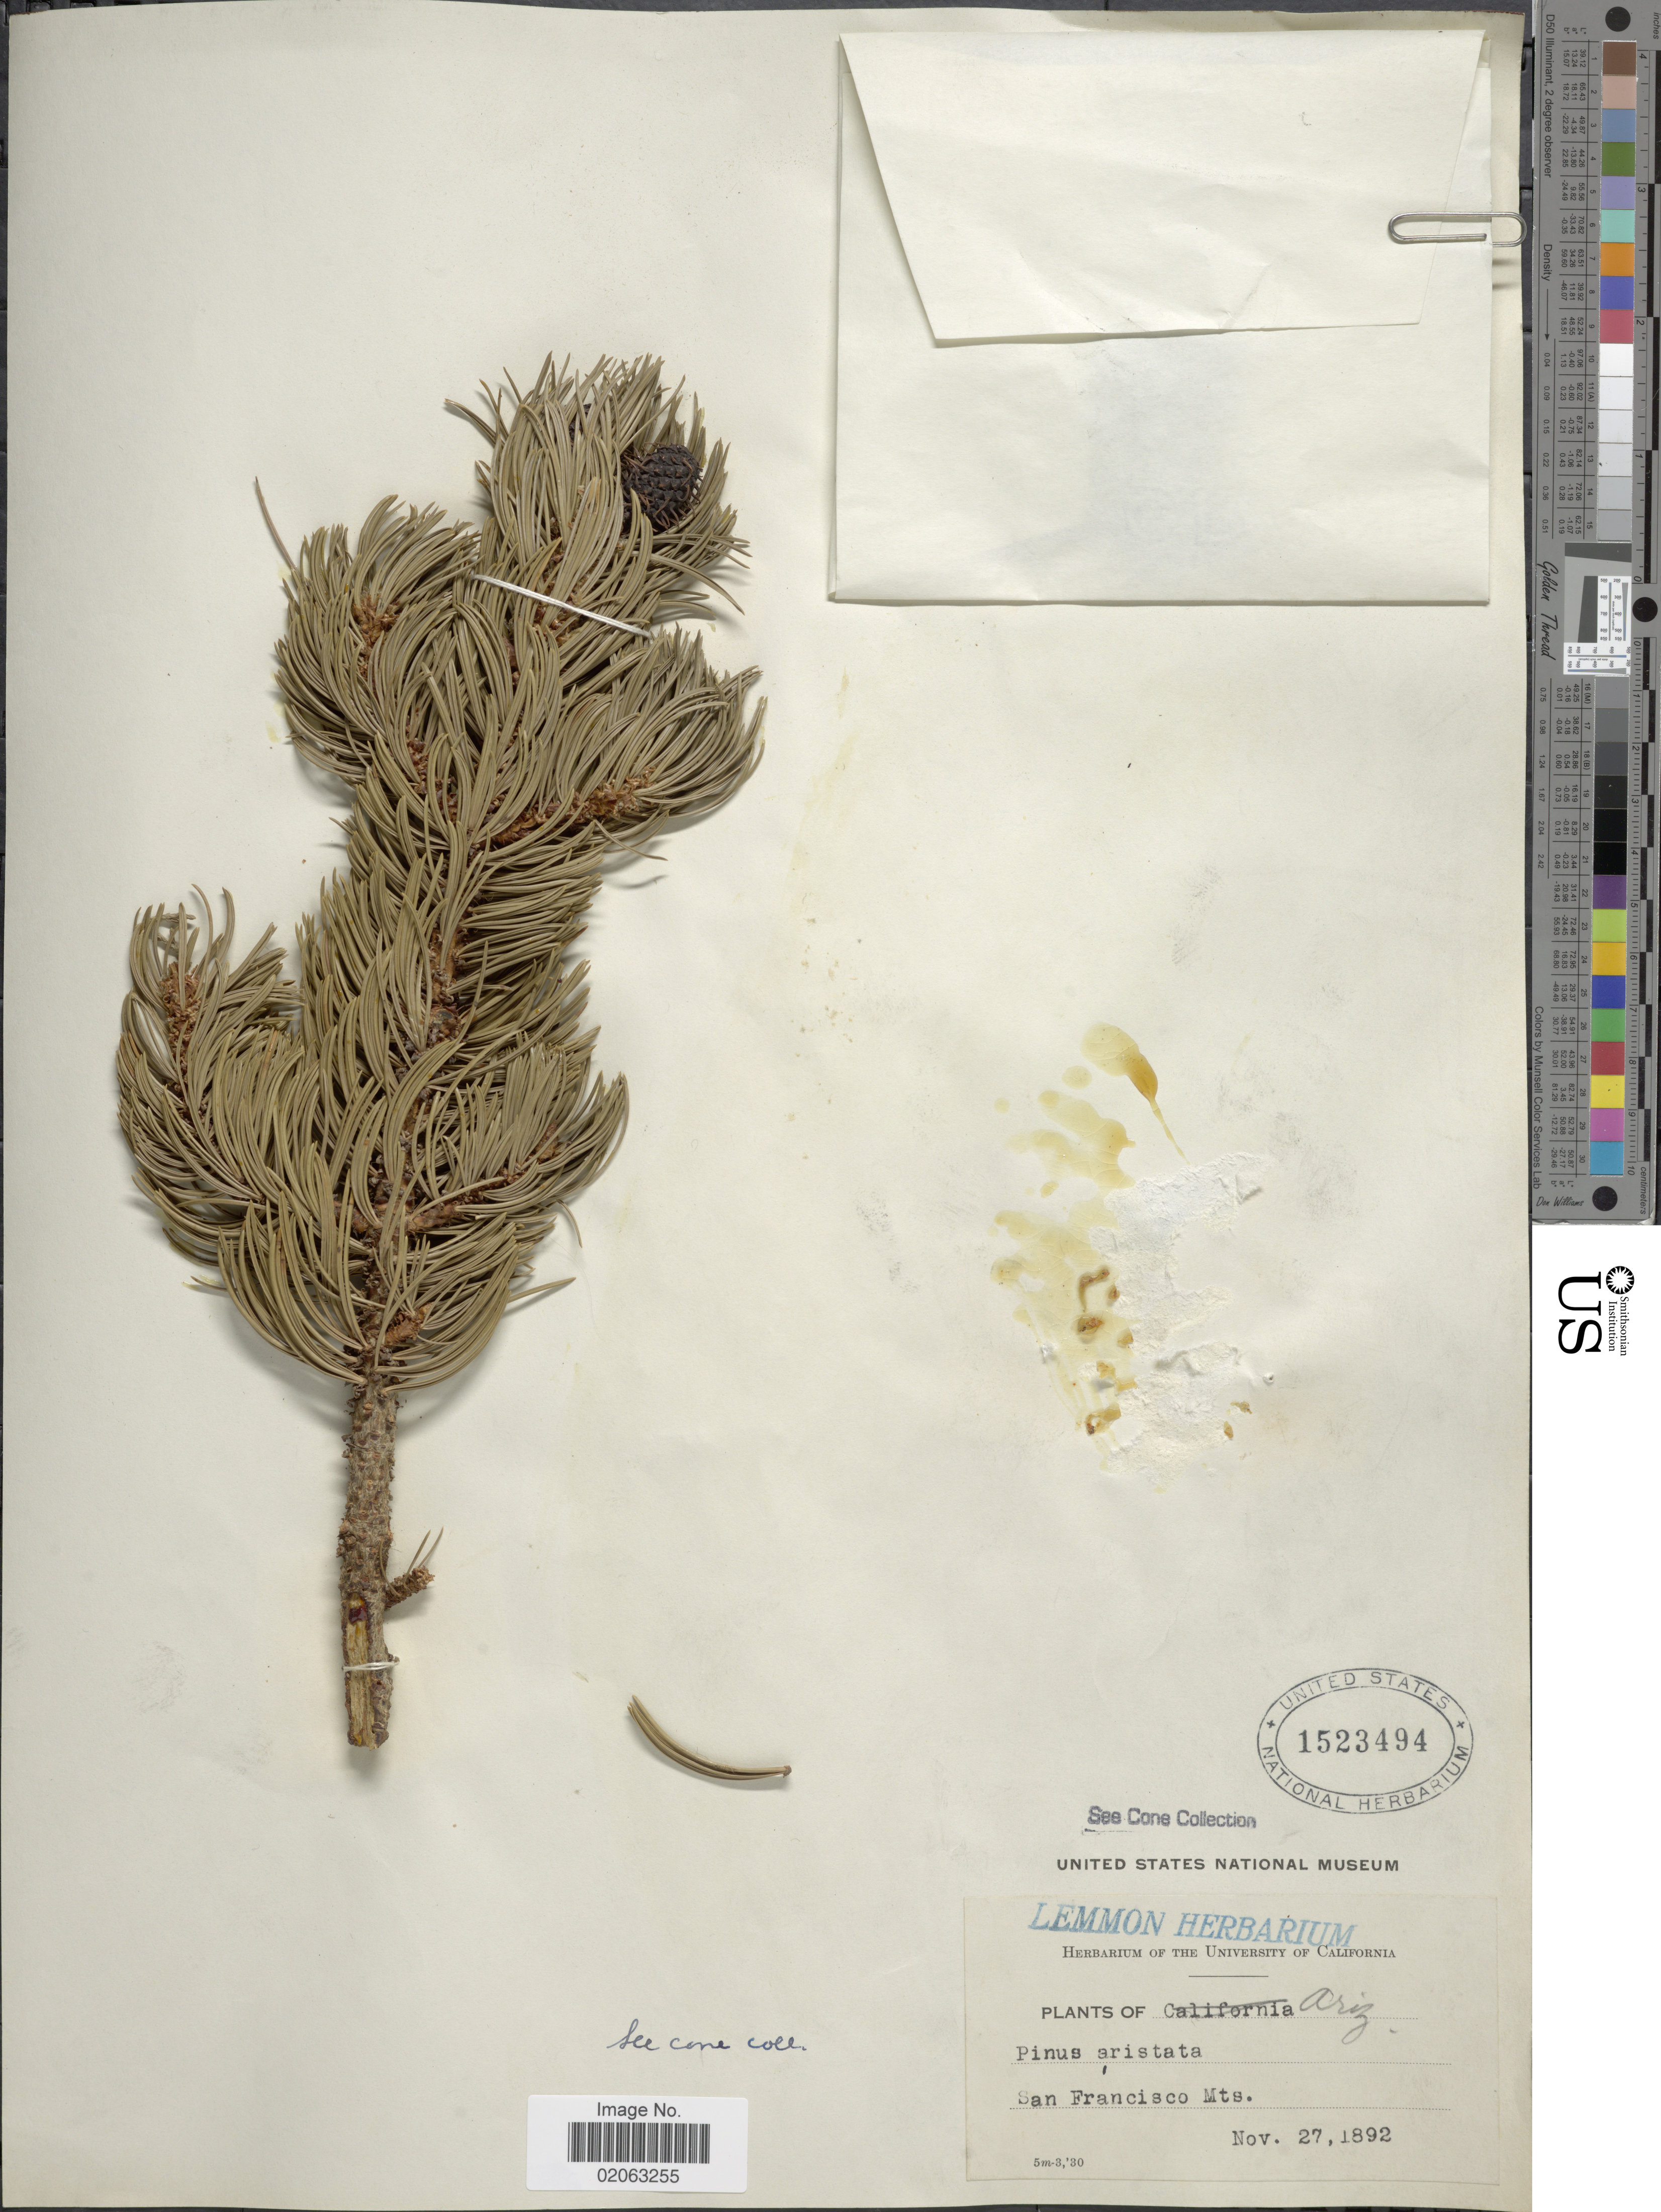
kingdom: Plantae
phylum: Tracheophyta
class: Pinopsida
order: Pinales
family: Pinaceae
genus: Pinus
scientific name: Pinus aristata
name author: Engelm.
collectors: ex herb. Lemmon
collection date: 1892-11-27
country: United States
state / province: Arizona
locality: San Francisco Mts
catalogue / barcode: US 1523494